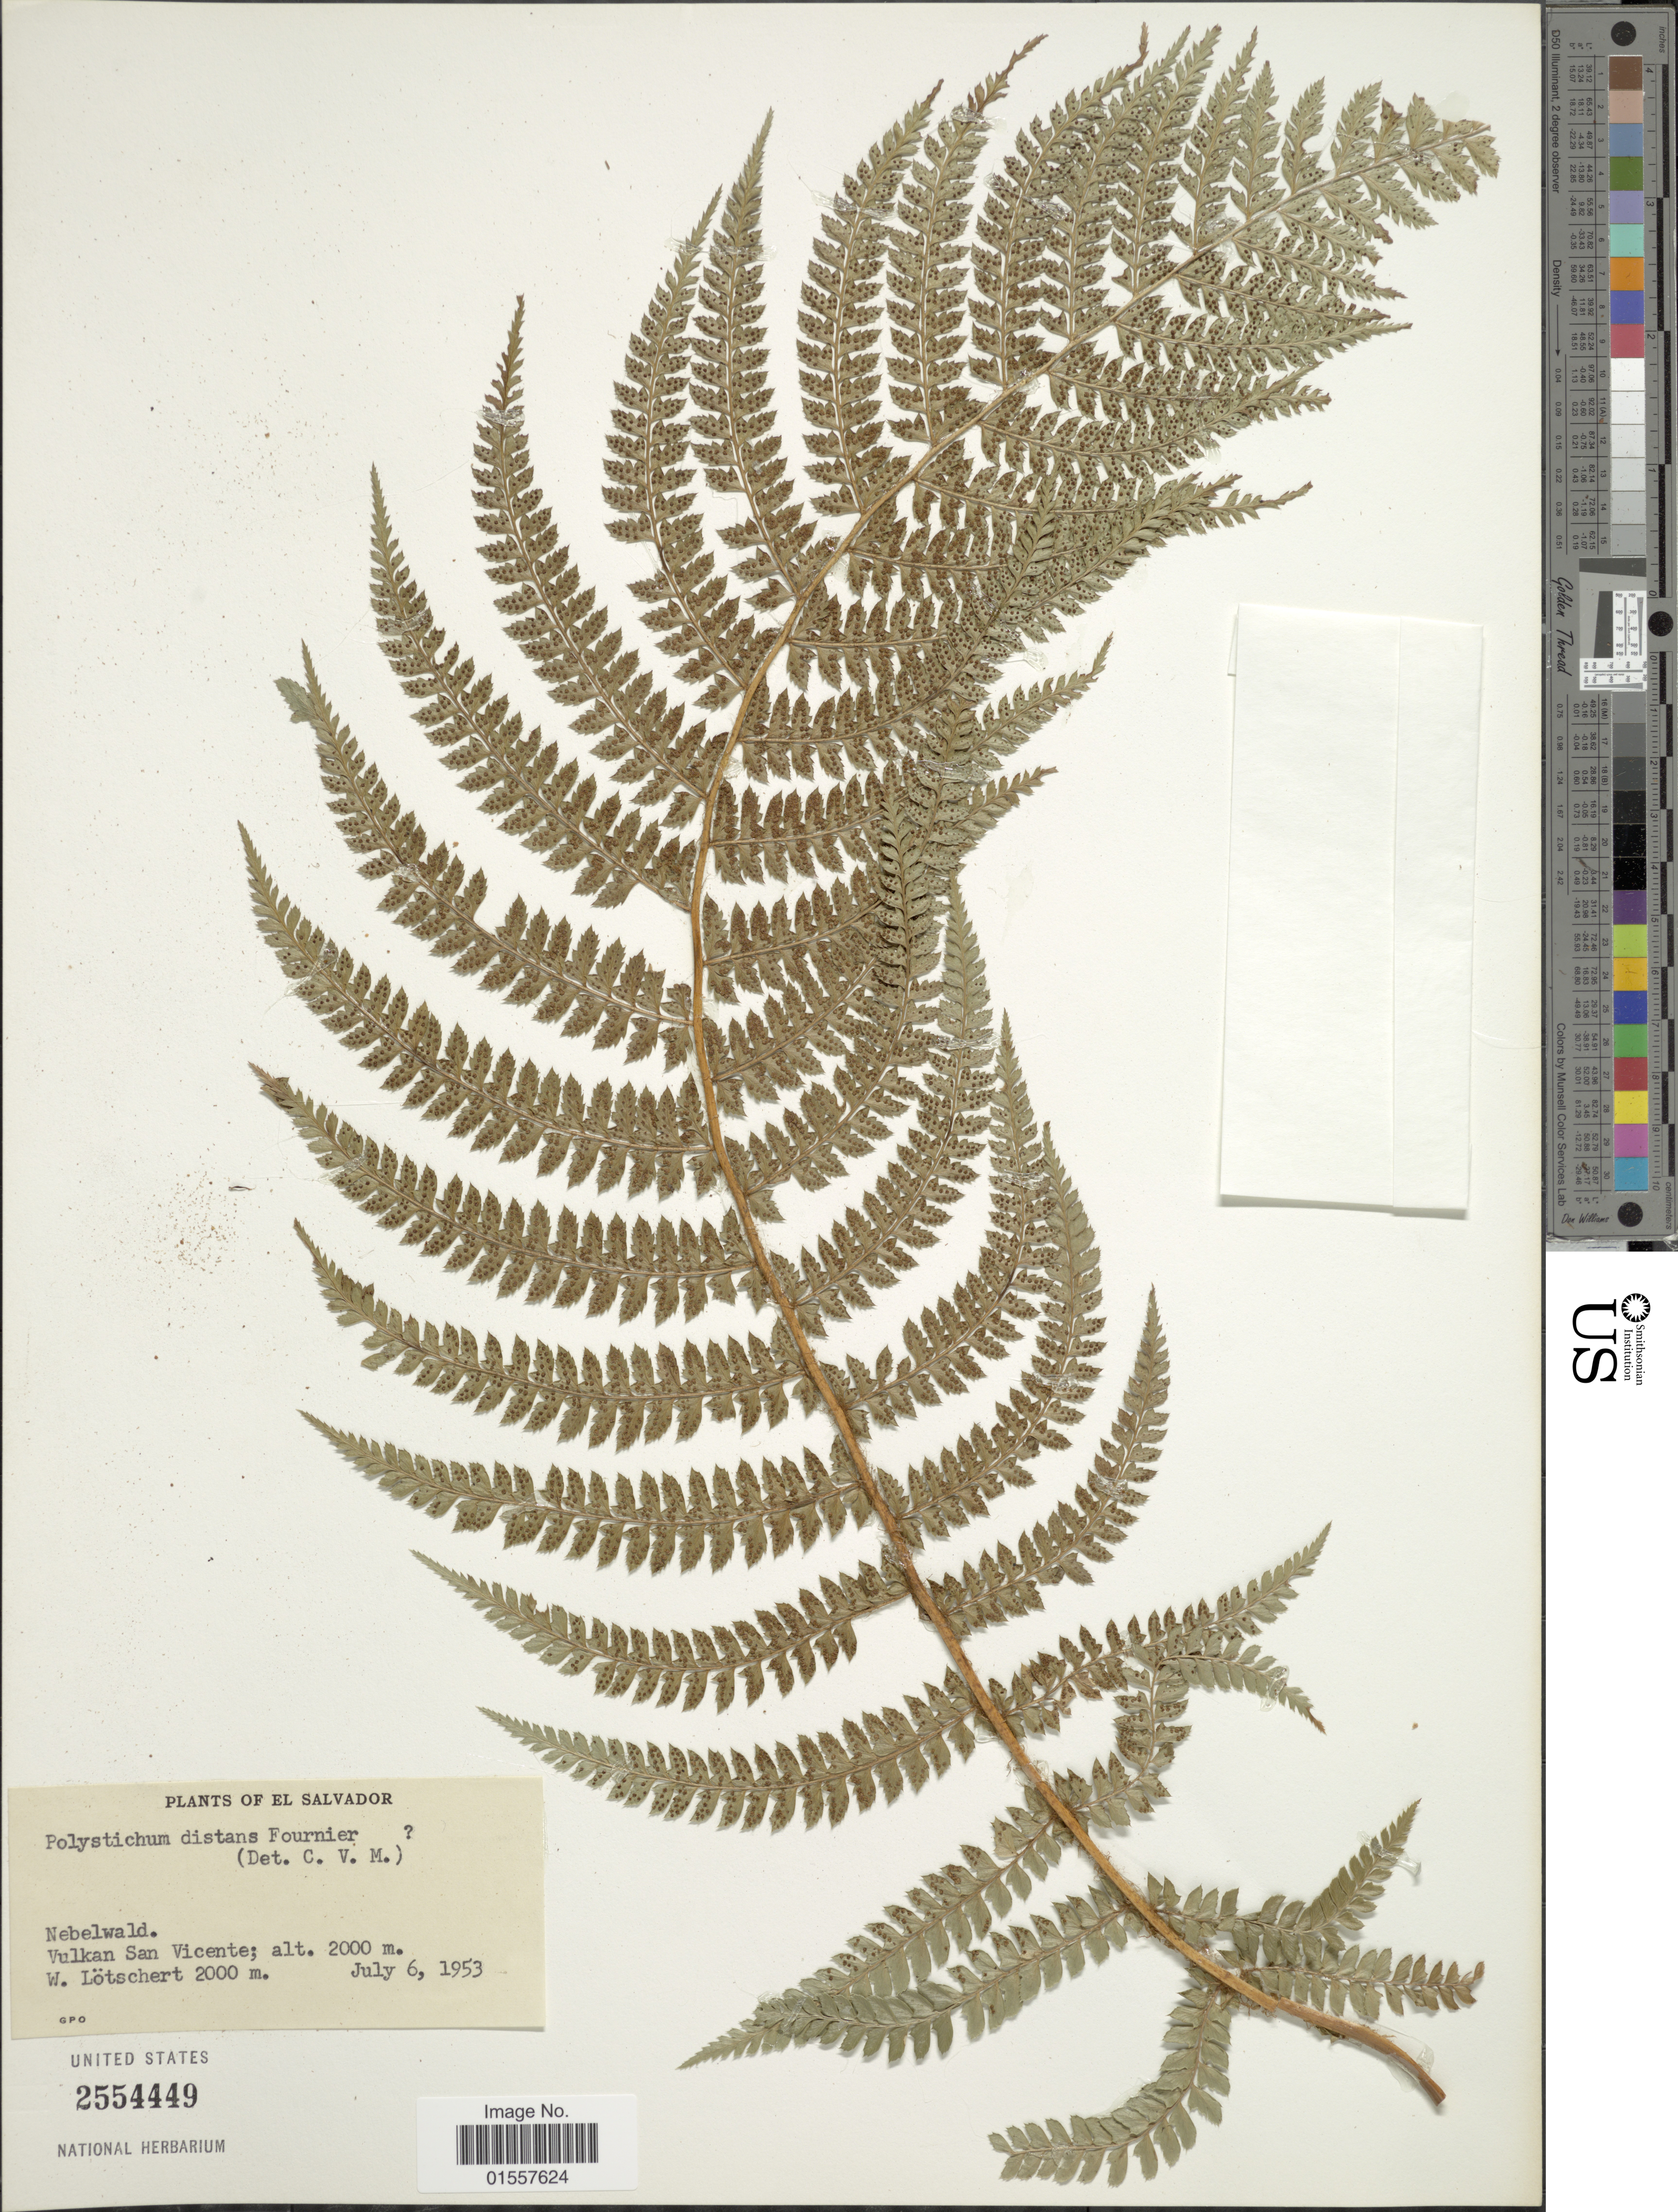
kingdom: Plantae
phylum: Tracheophyta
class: Polypodiopsida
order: Polypodiales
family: Dryopteridaceae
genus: Polystichum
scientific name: Polystichum distans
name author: E. Fourn.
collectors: W. Lötschert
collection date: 1953-07-06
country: El Salvador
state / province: San Vincente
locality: Nebelwald, Vulkan San Vicente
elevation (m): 2000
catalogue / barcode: US 2554449